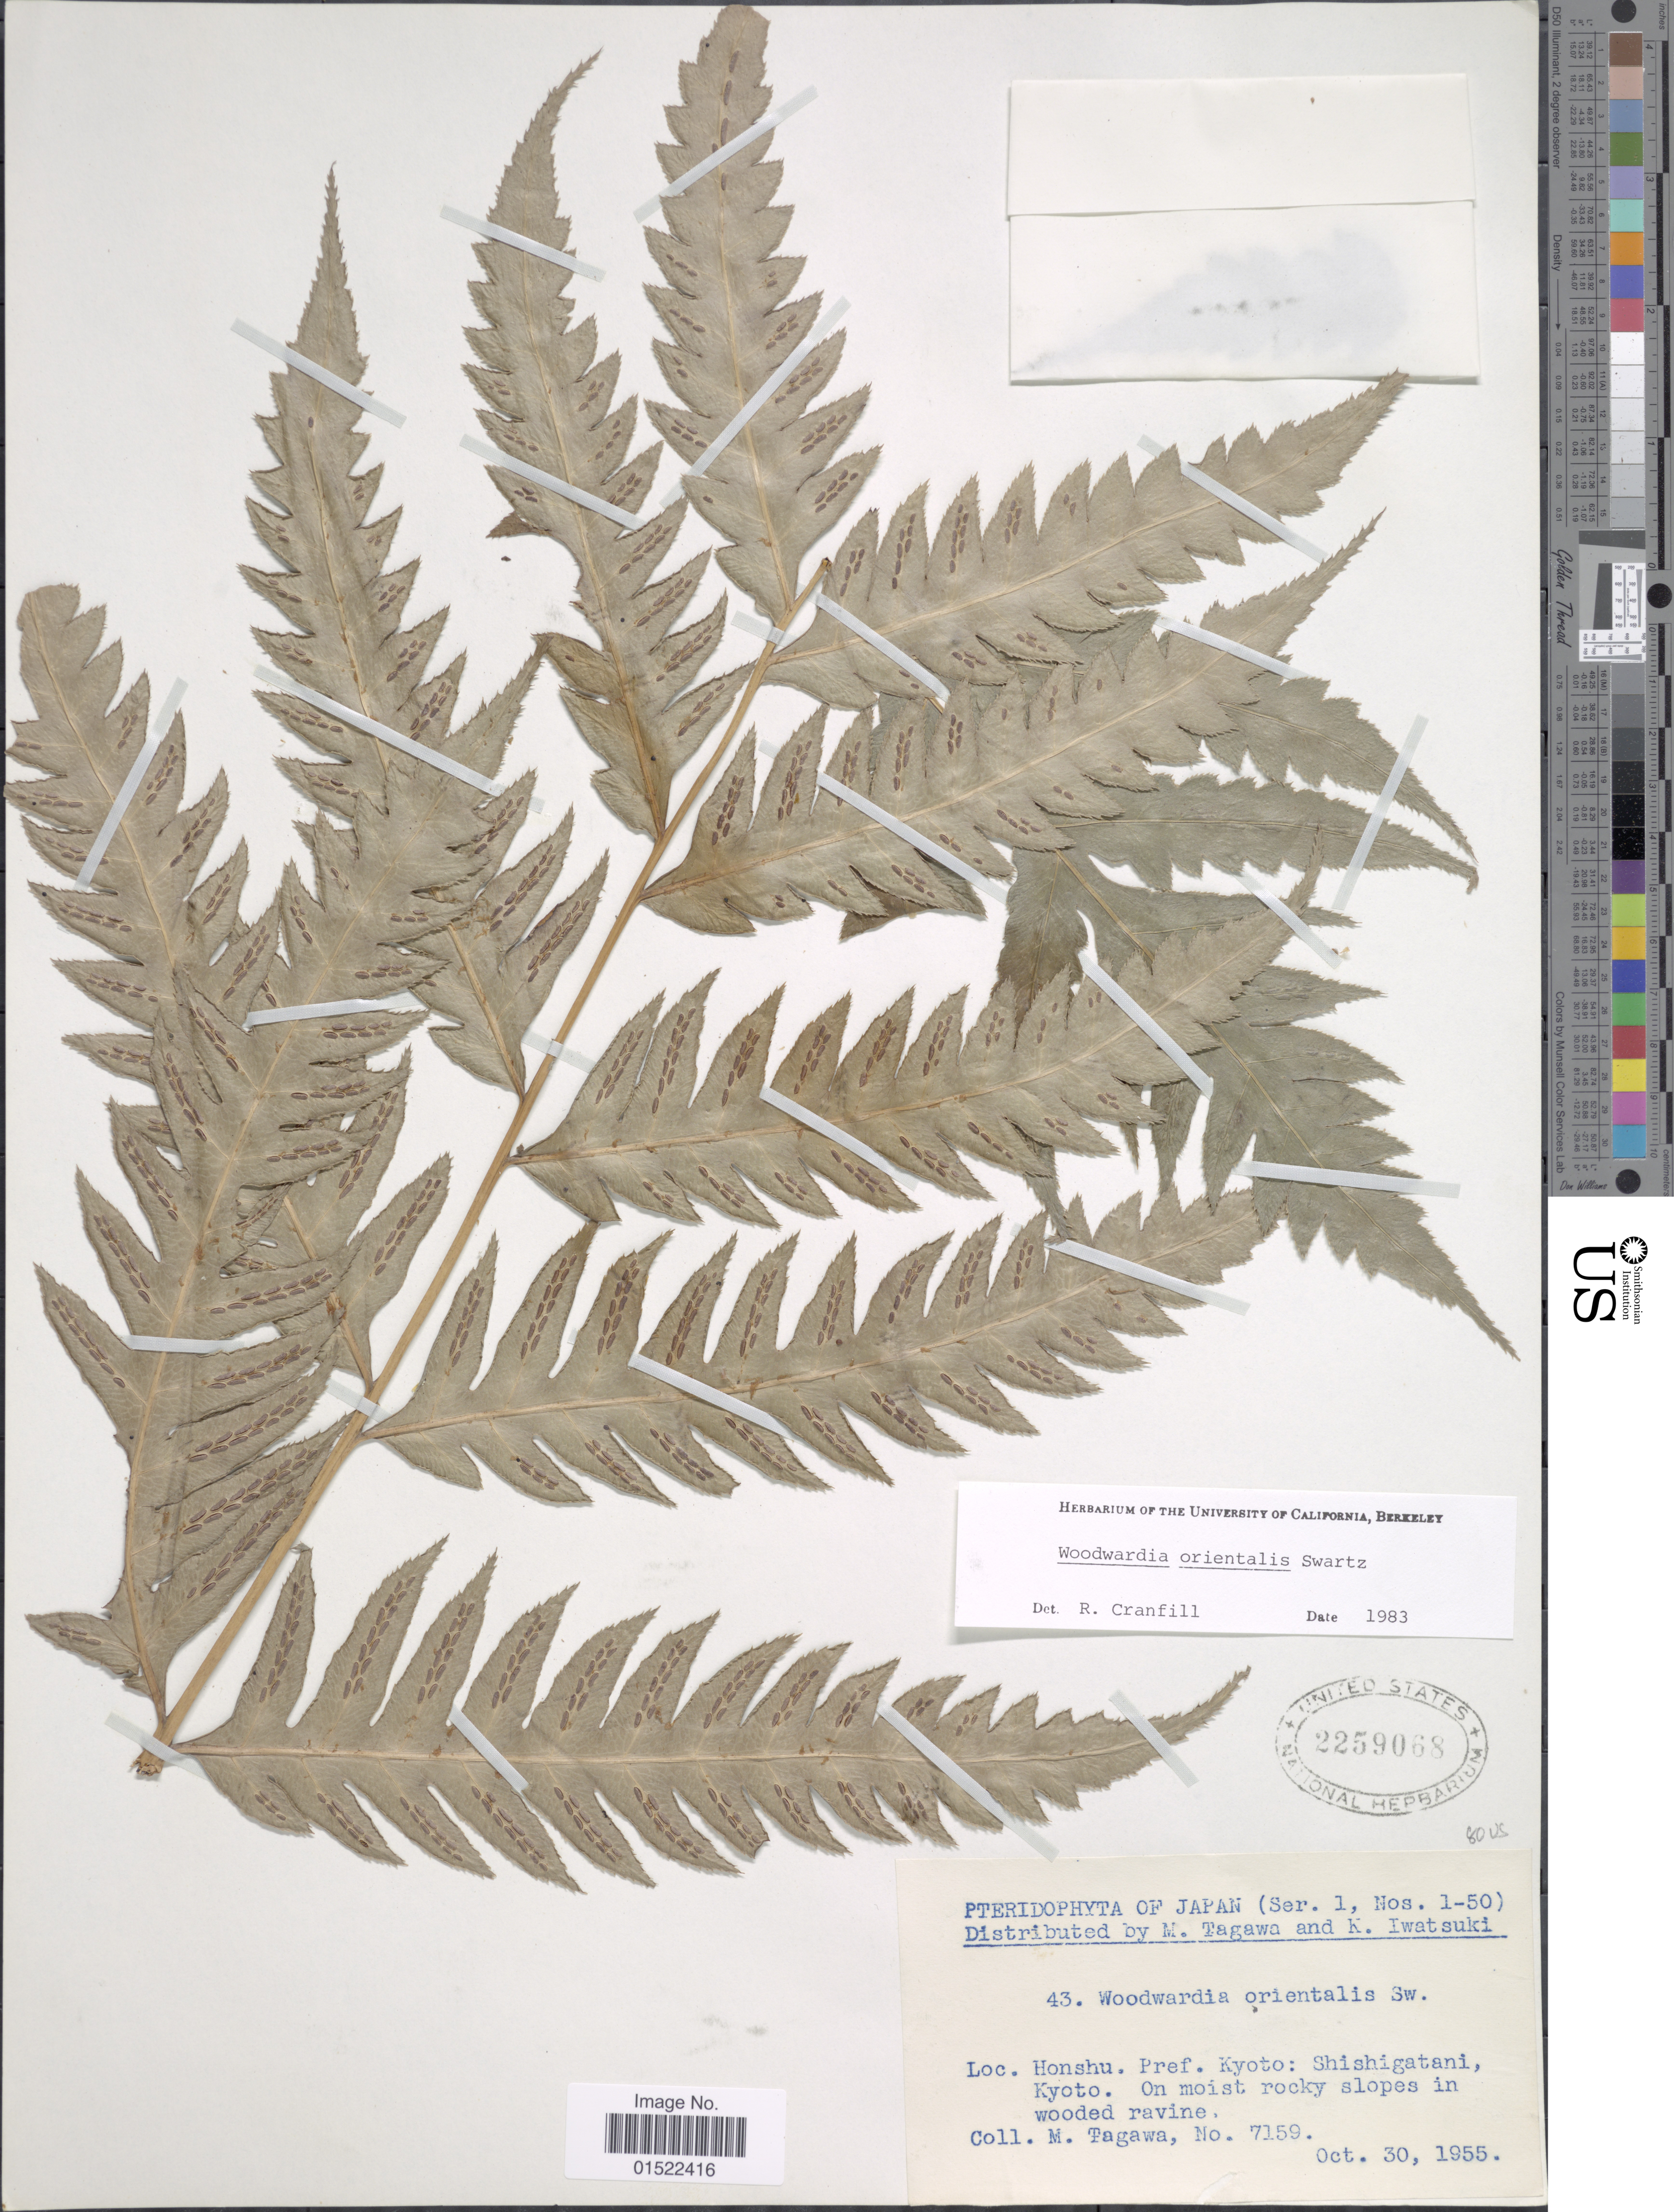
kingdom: Plantae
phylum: Tracheophyta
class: Polypodiopsida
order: Polypodiales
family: Blechnaceae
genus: Woodwardia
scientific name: Woodwardia orientalis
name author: Sw.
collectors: M. Tagawa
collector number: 7159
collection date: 1955-10-30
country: Japan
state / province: Kyoto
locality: Honshu: Shihsigatani, Kyoto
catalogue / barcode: US 2259068